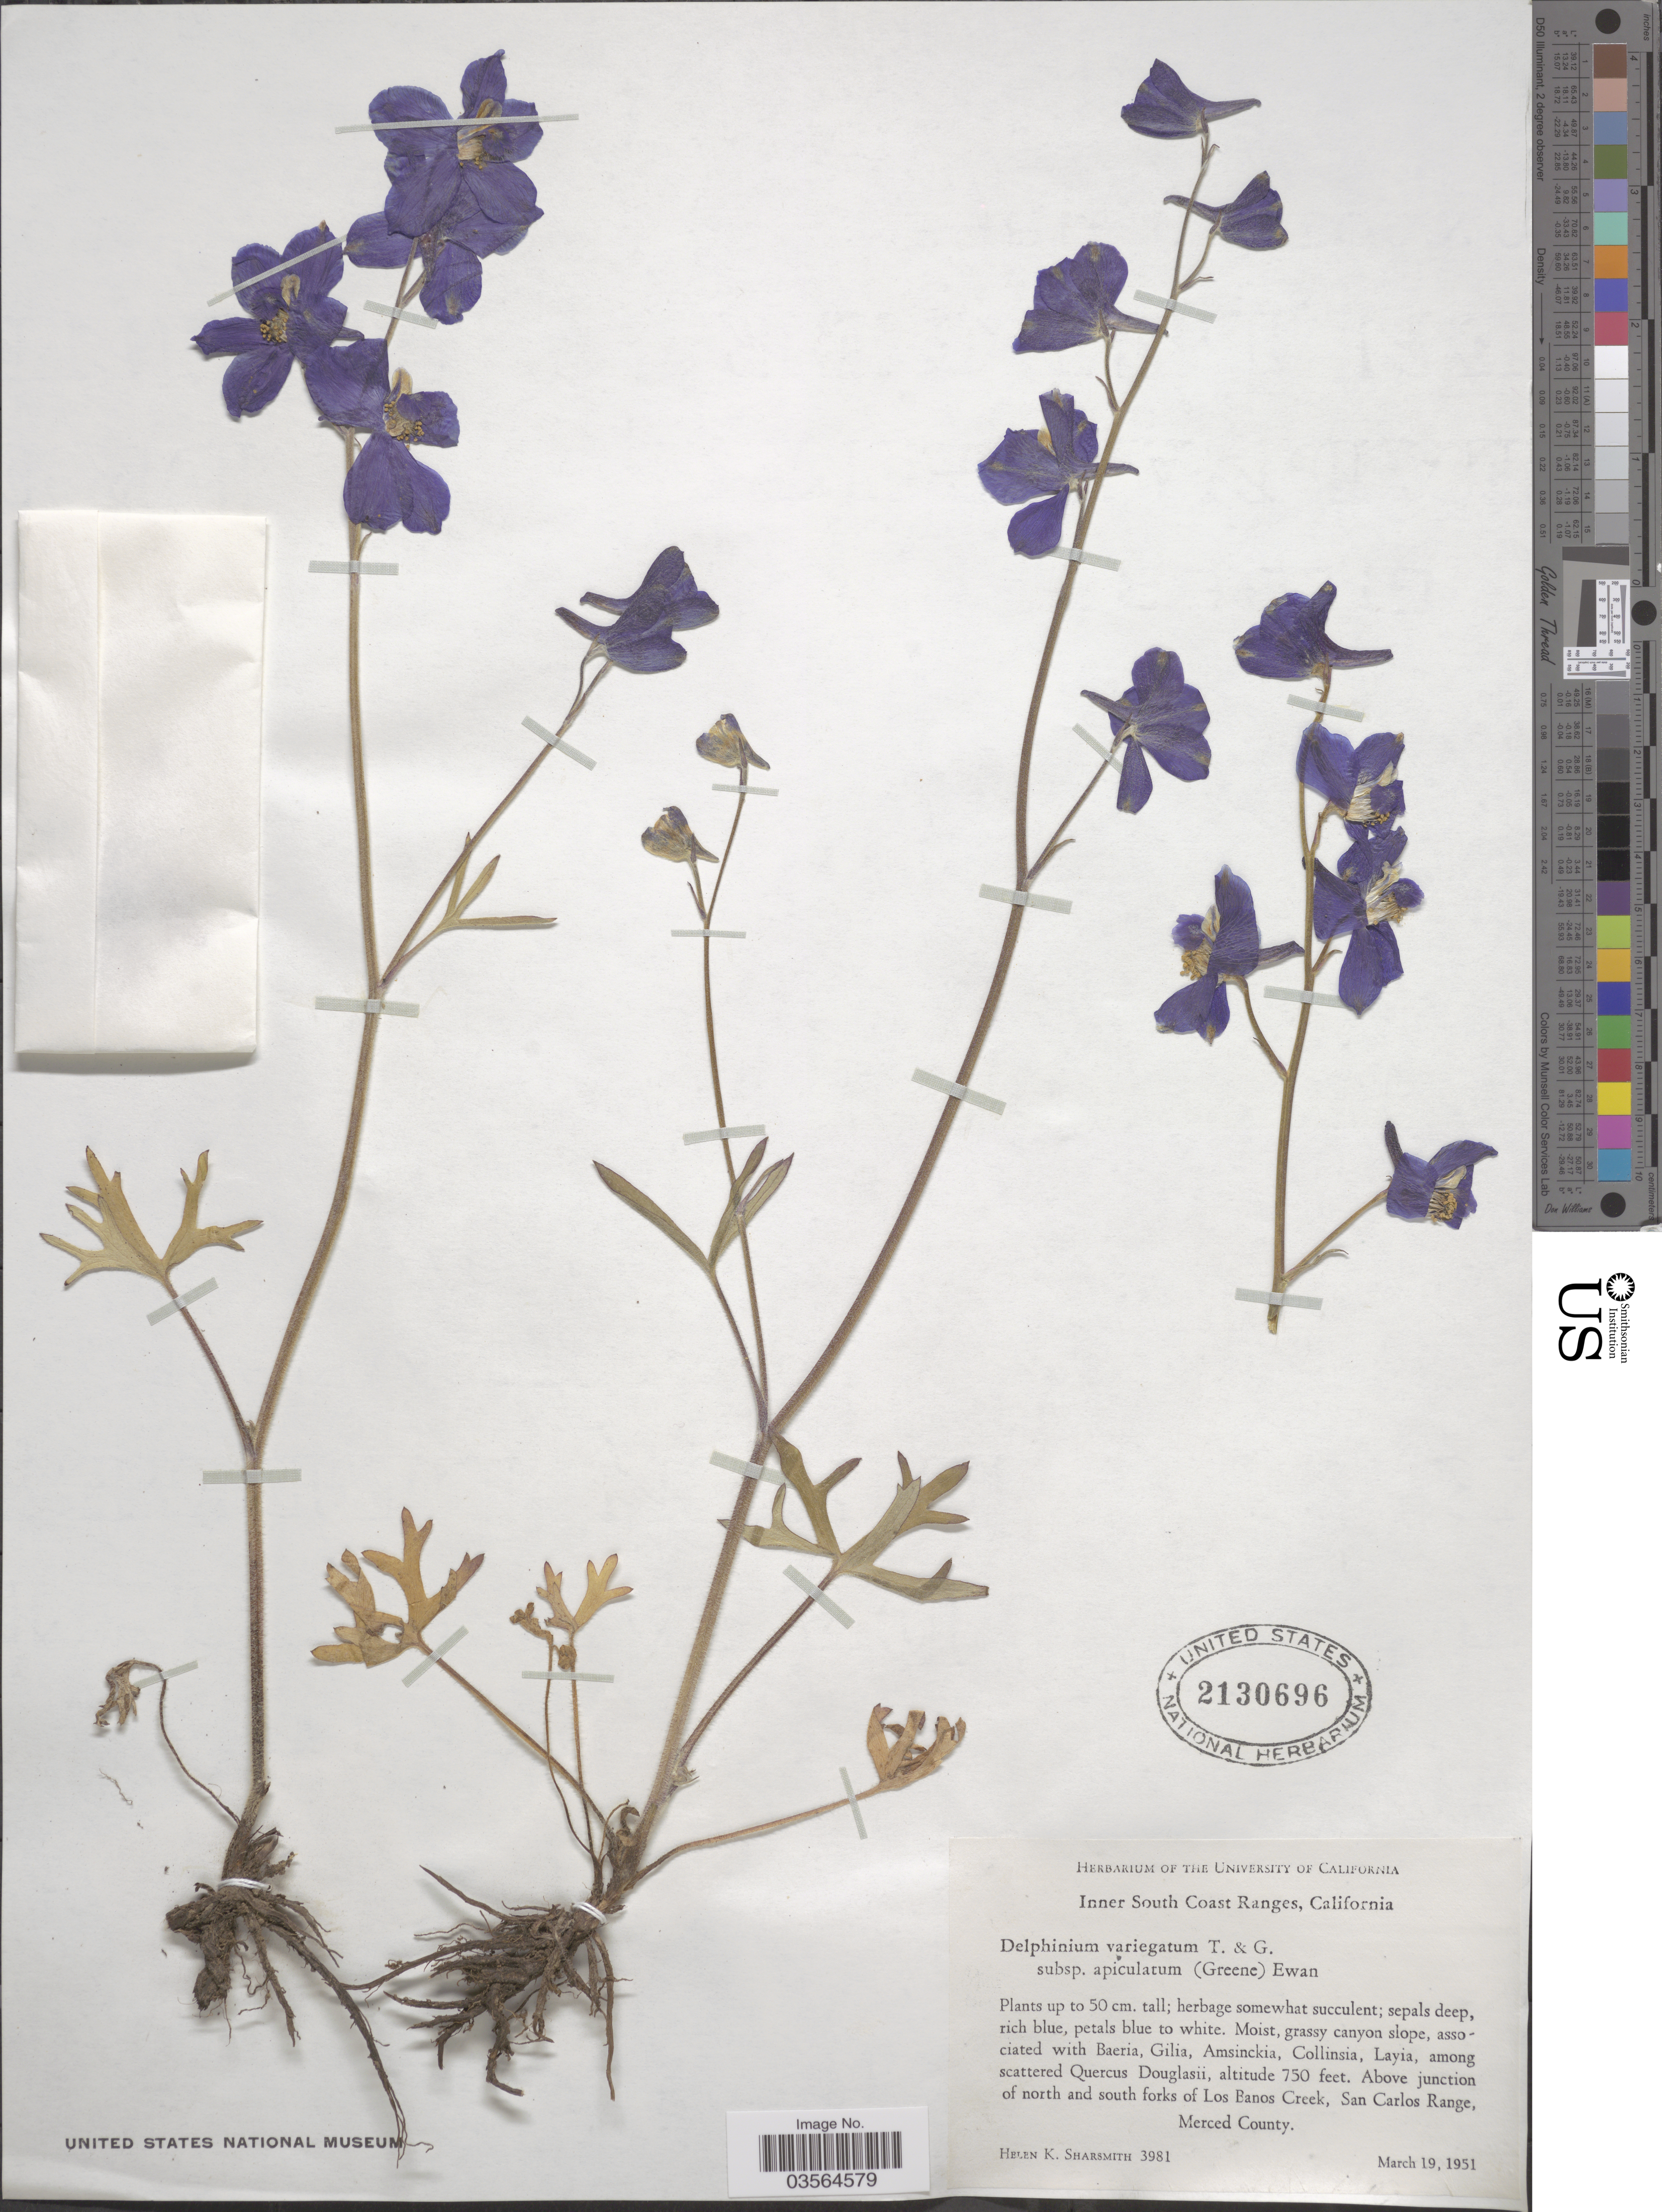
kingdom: Plantae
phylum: Tracheophyta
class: Magnoliopsida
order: Ranunculales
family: Ranunculaceae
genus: Delphinium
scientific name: Delphinium variegatum subsp. apiculatum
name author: (Greene) Ewan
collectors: H. Sharsmith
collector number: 3981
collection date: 1951-03-19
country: United States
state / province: California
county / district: Merced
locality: Inner South Coast Ranges. Above junction of north and south forks of Los Banos Creek, San Carlos Range, Merced County.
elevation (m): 229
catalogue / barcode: US 2130696